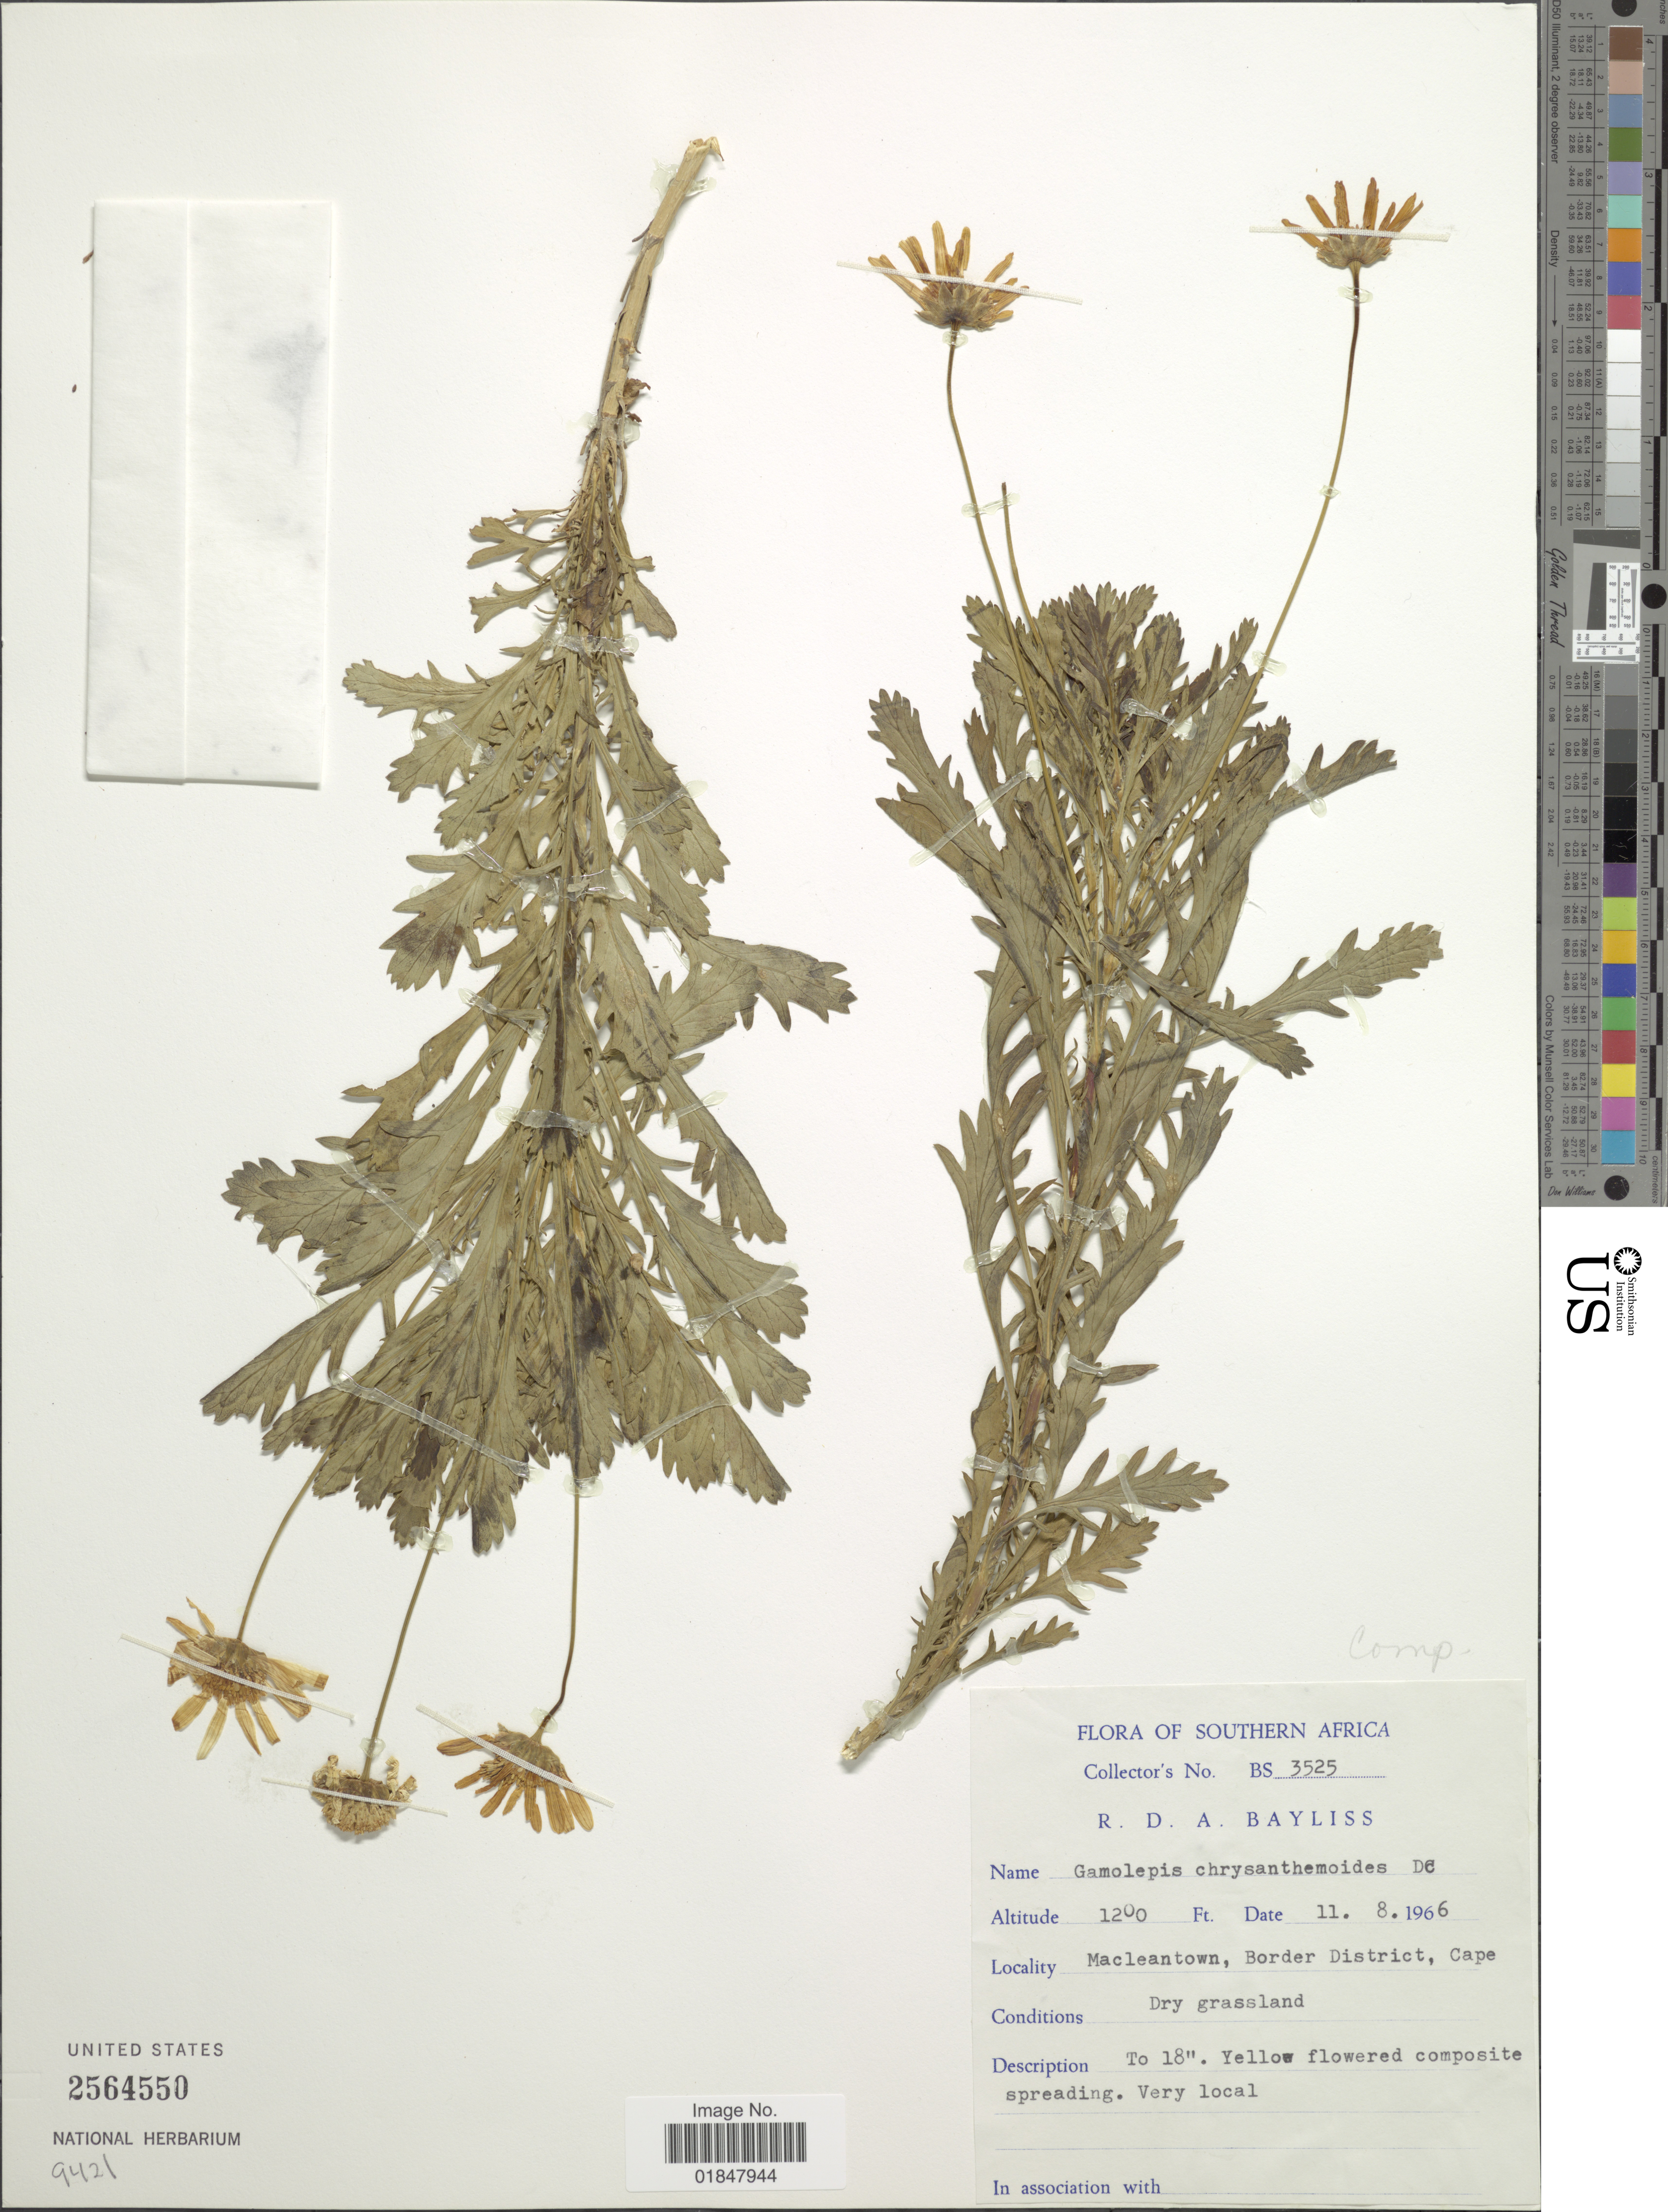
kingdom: Plantae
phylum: Tracheophyta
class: Magnoliopsida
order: Asterales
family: Asteraceae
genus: Steirodiscus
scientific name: Steirodiscus chrysanthemoides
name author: DC.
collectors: R. Bayliss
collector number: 3525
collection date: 1966-08-11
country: South Africa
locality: Macleantown, Border District, Cape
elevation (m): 366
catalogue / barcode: US 2564550